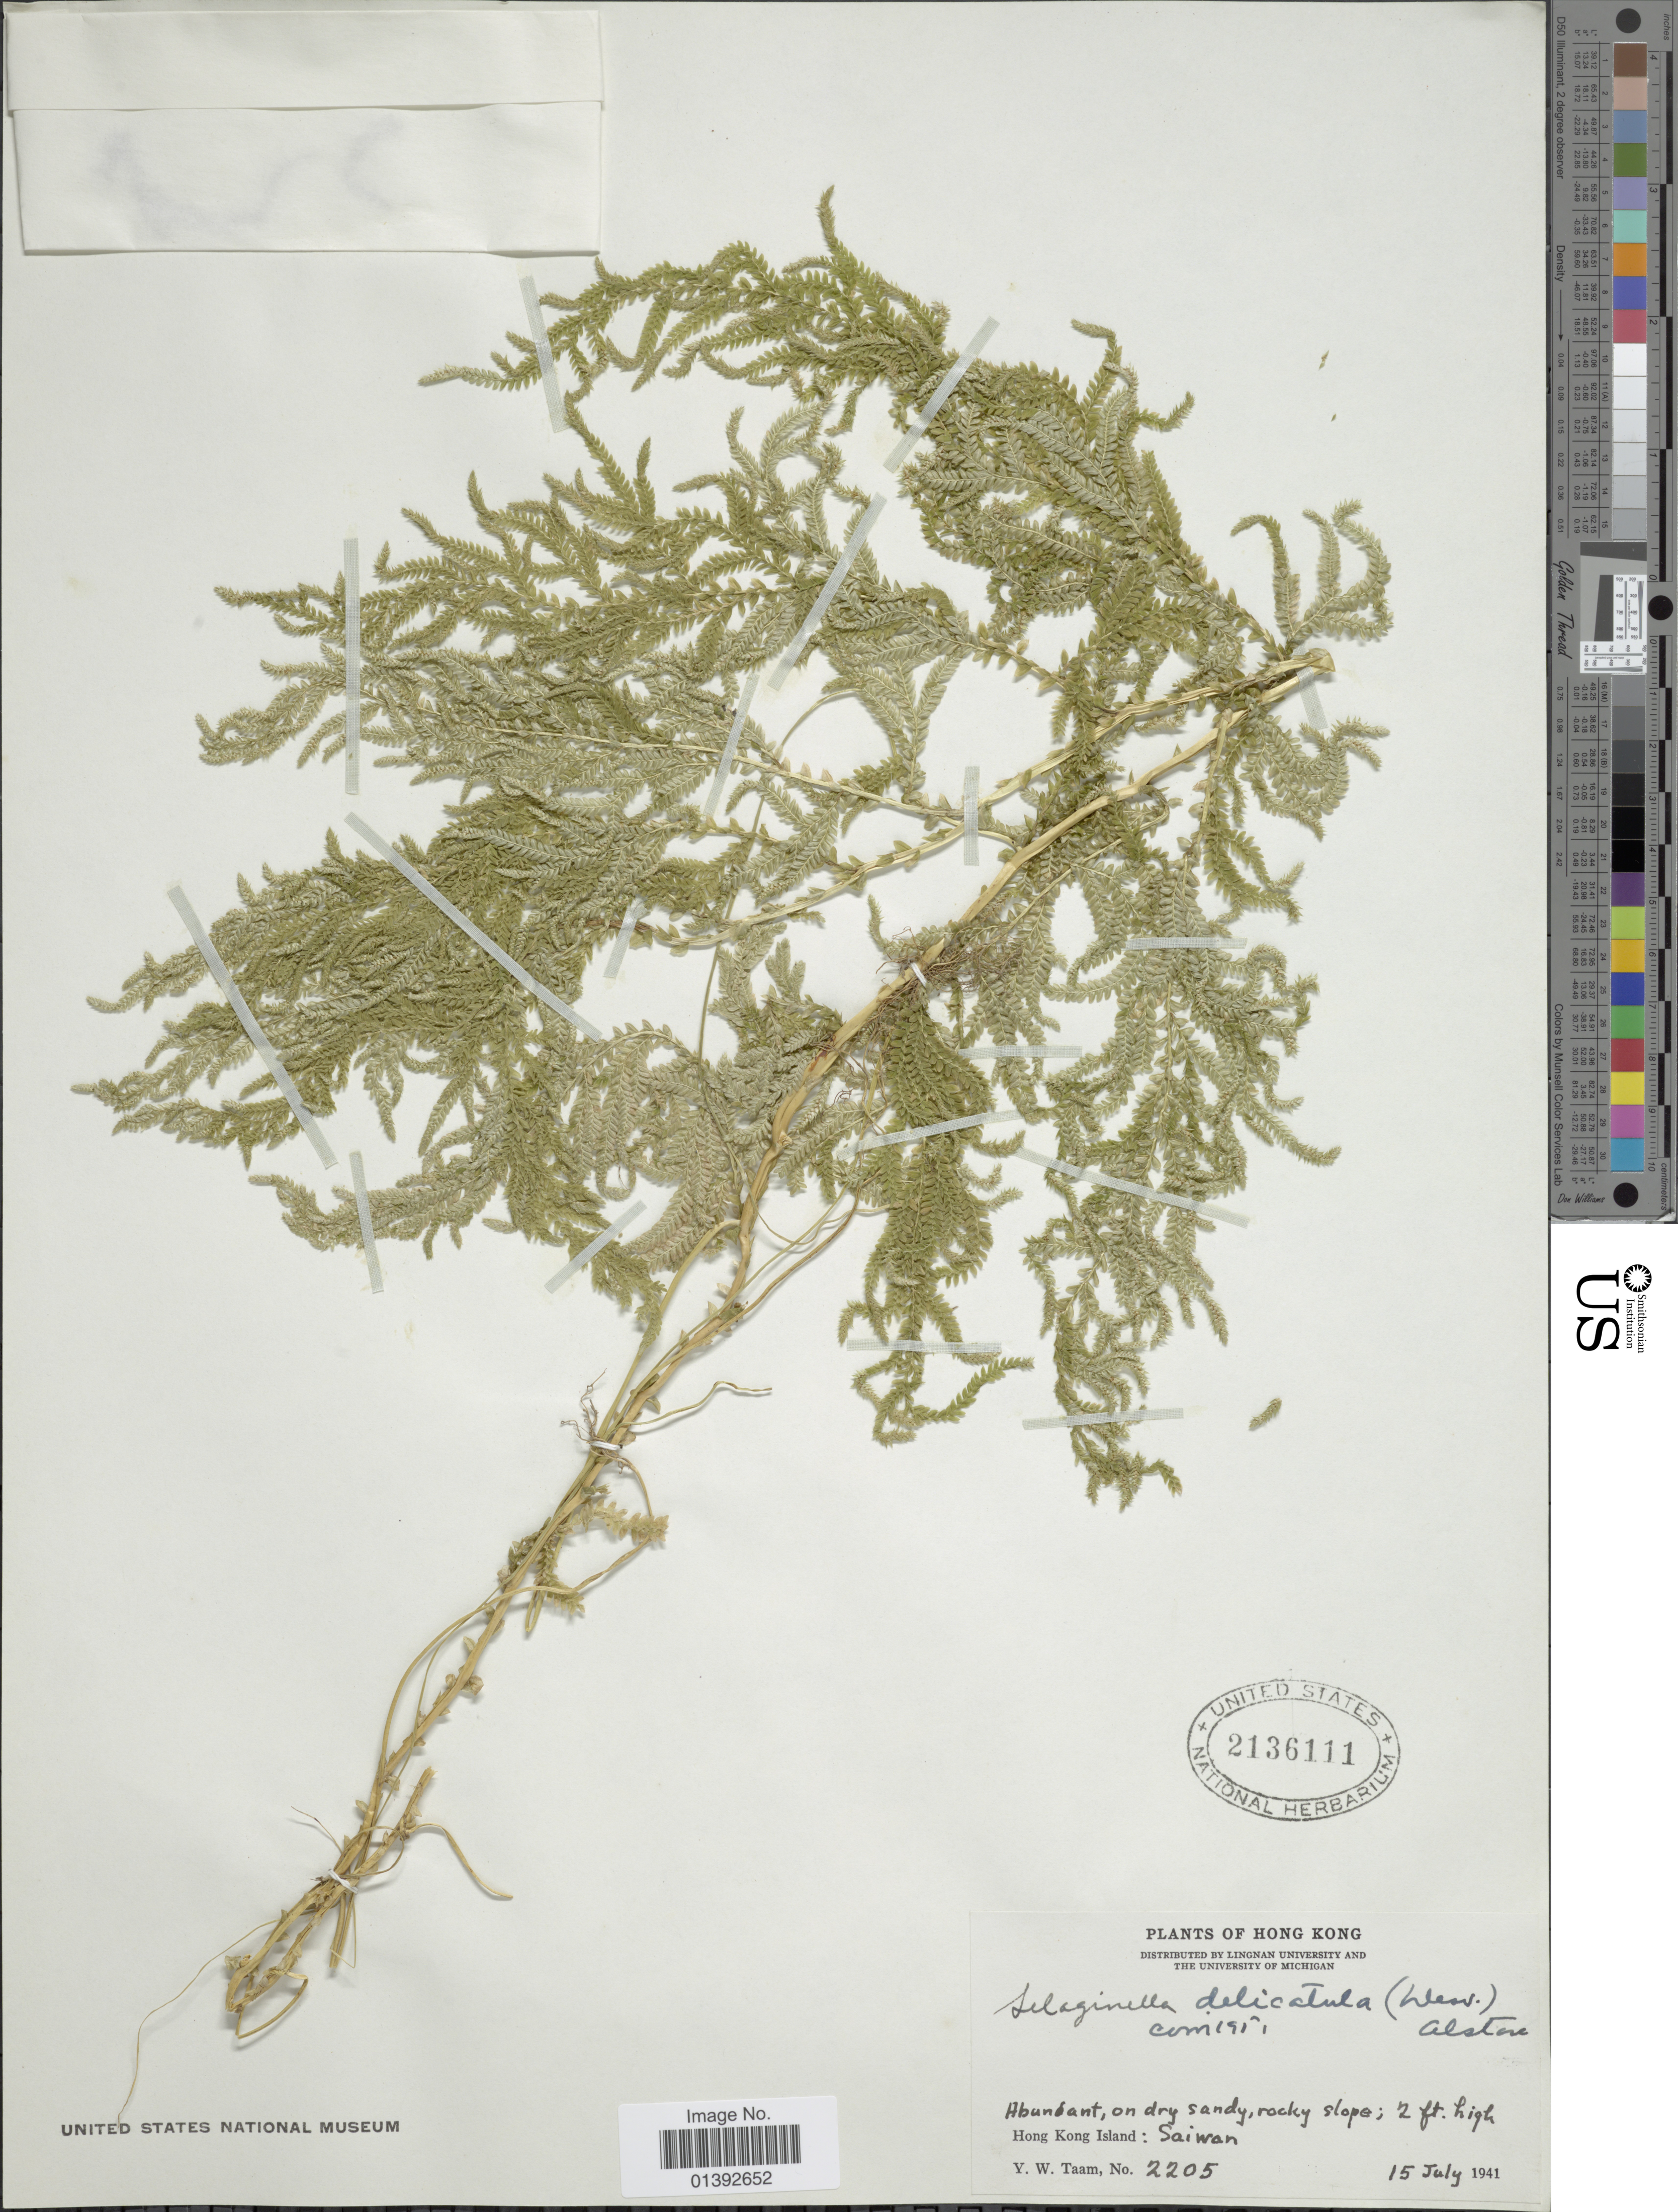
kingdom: Plantae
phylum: Tracheophyta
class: Lycopodiopsida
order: Selaginellales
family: Selaginellaceae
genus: Selaginella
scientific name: Selaginella delicatula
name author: (Desv.) Alston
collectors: Y. W. Taam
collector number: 2205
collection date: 1941-07-15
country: China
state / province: Hong Kong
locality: Hong Kong Island: Saiwan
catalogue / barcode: US 2136111